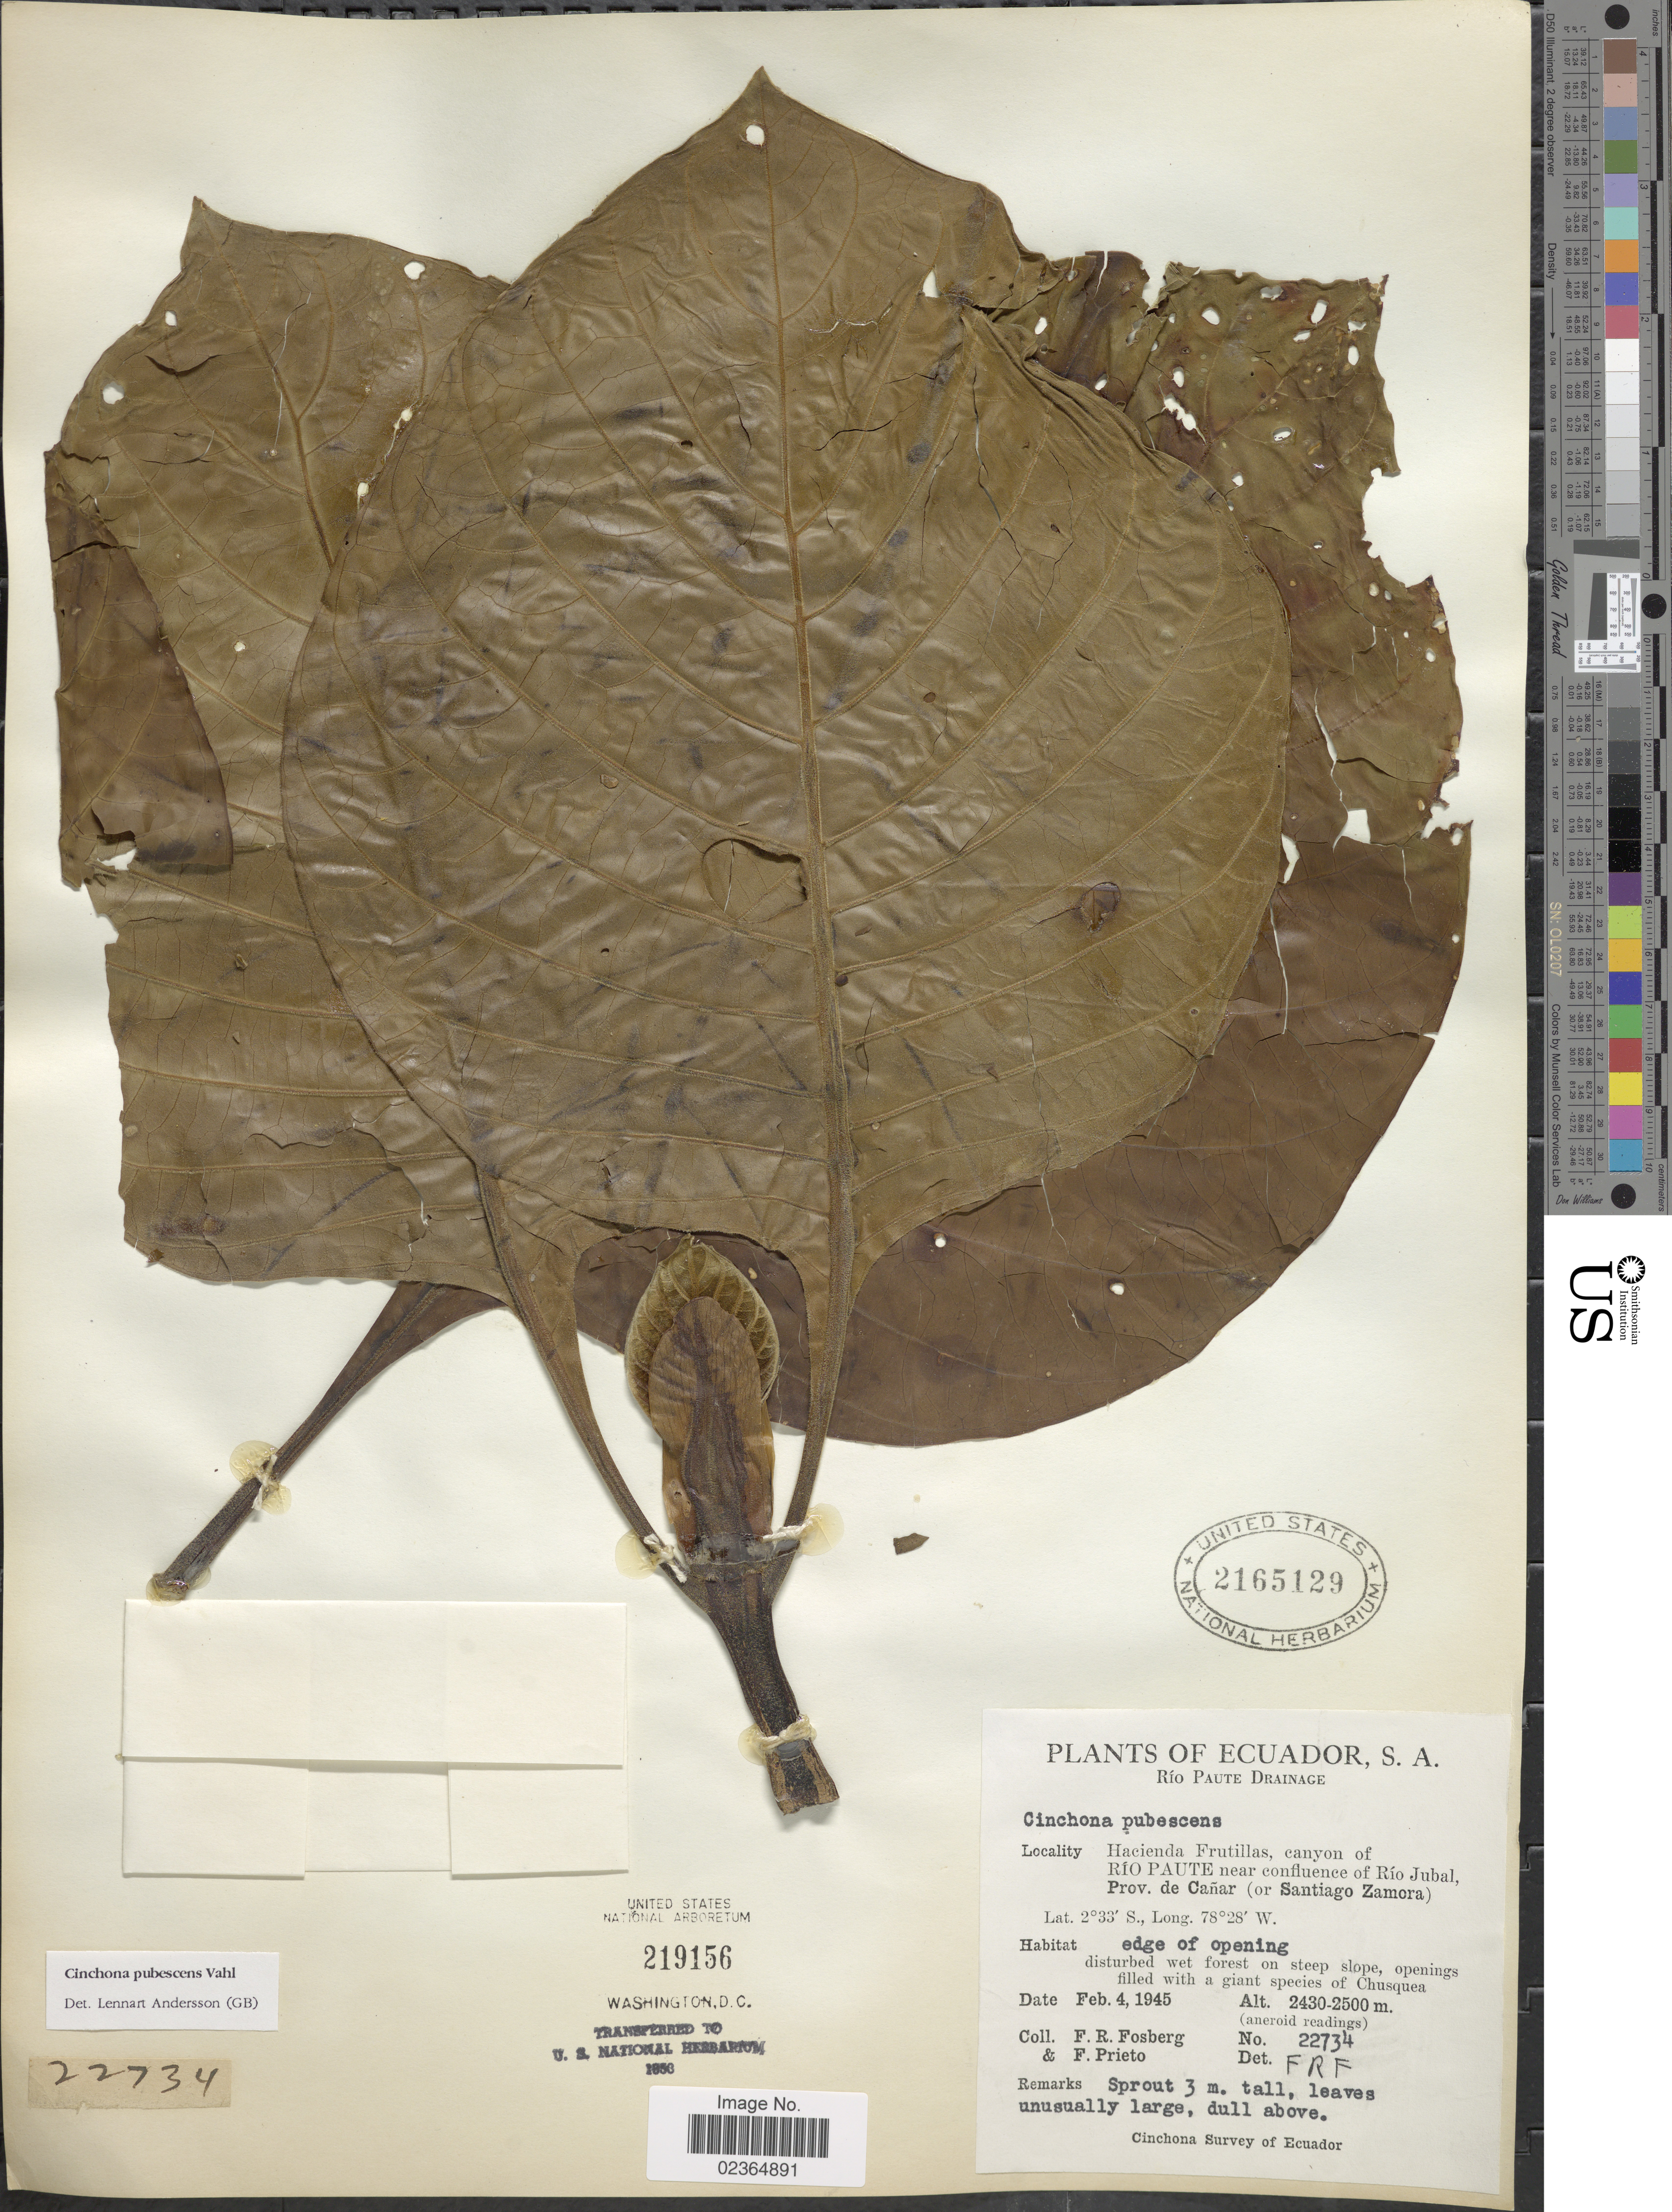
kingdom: Plantae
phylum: Tracheophyta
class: Magnoliopsida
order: Gentianales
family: Rubiaceae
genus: Cinchona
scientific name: Cinchona pubescens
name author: Vahl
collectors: F. R. Fosberg & F. Prieto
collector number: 22734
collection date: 1945-02-04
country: Ecuador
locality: Río Paute Drainage. Hacienda Frutillas, canyon of Río Paute near confluence of Río Jubal, Prov. de Cañar (or Santiago Zamora)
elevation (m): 2430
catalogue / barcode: US 2165129